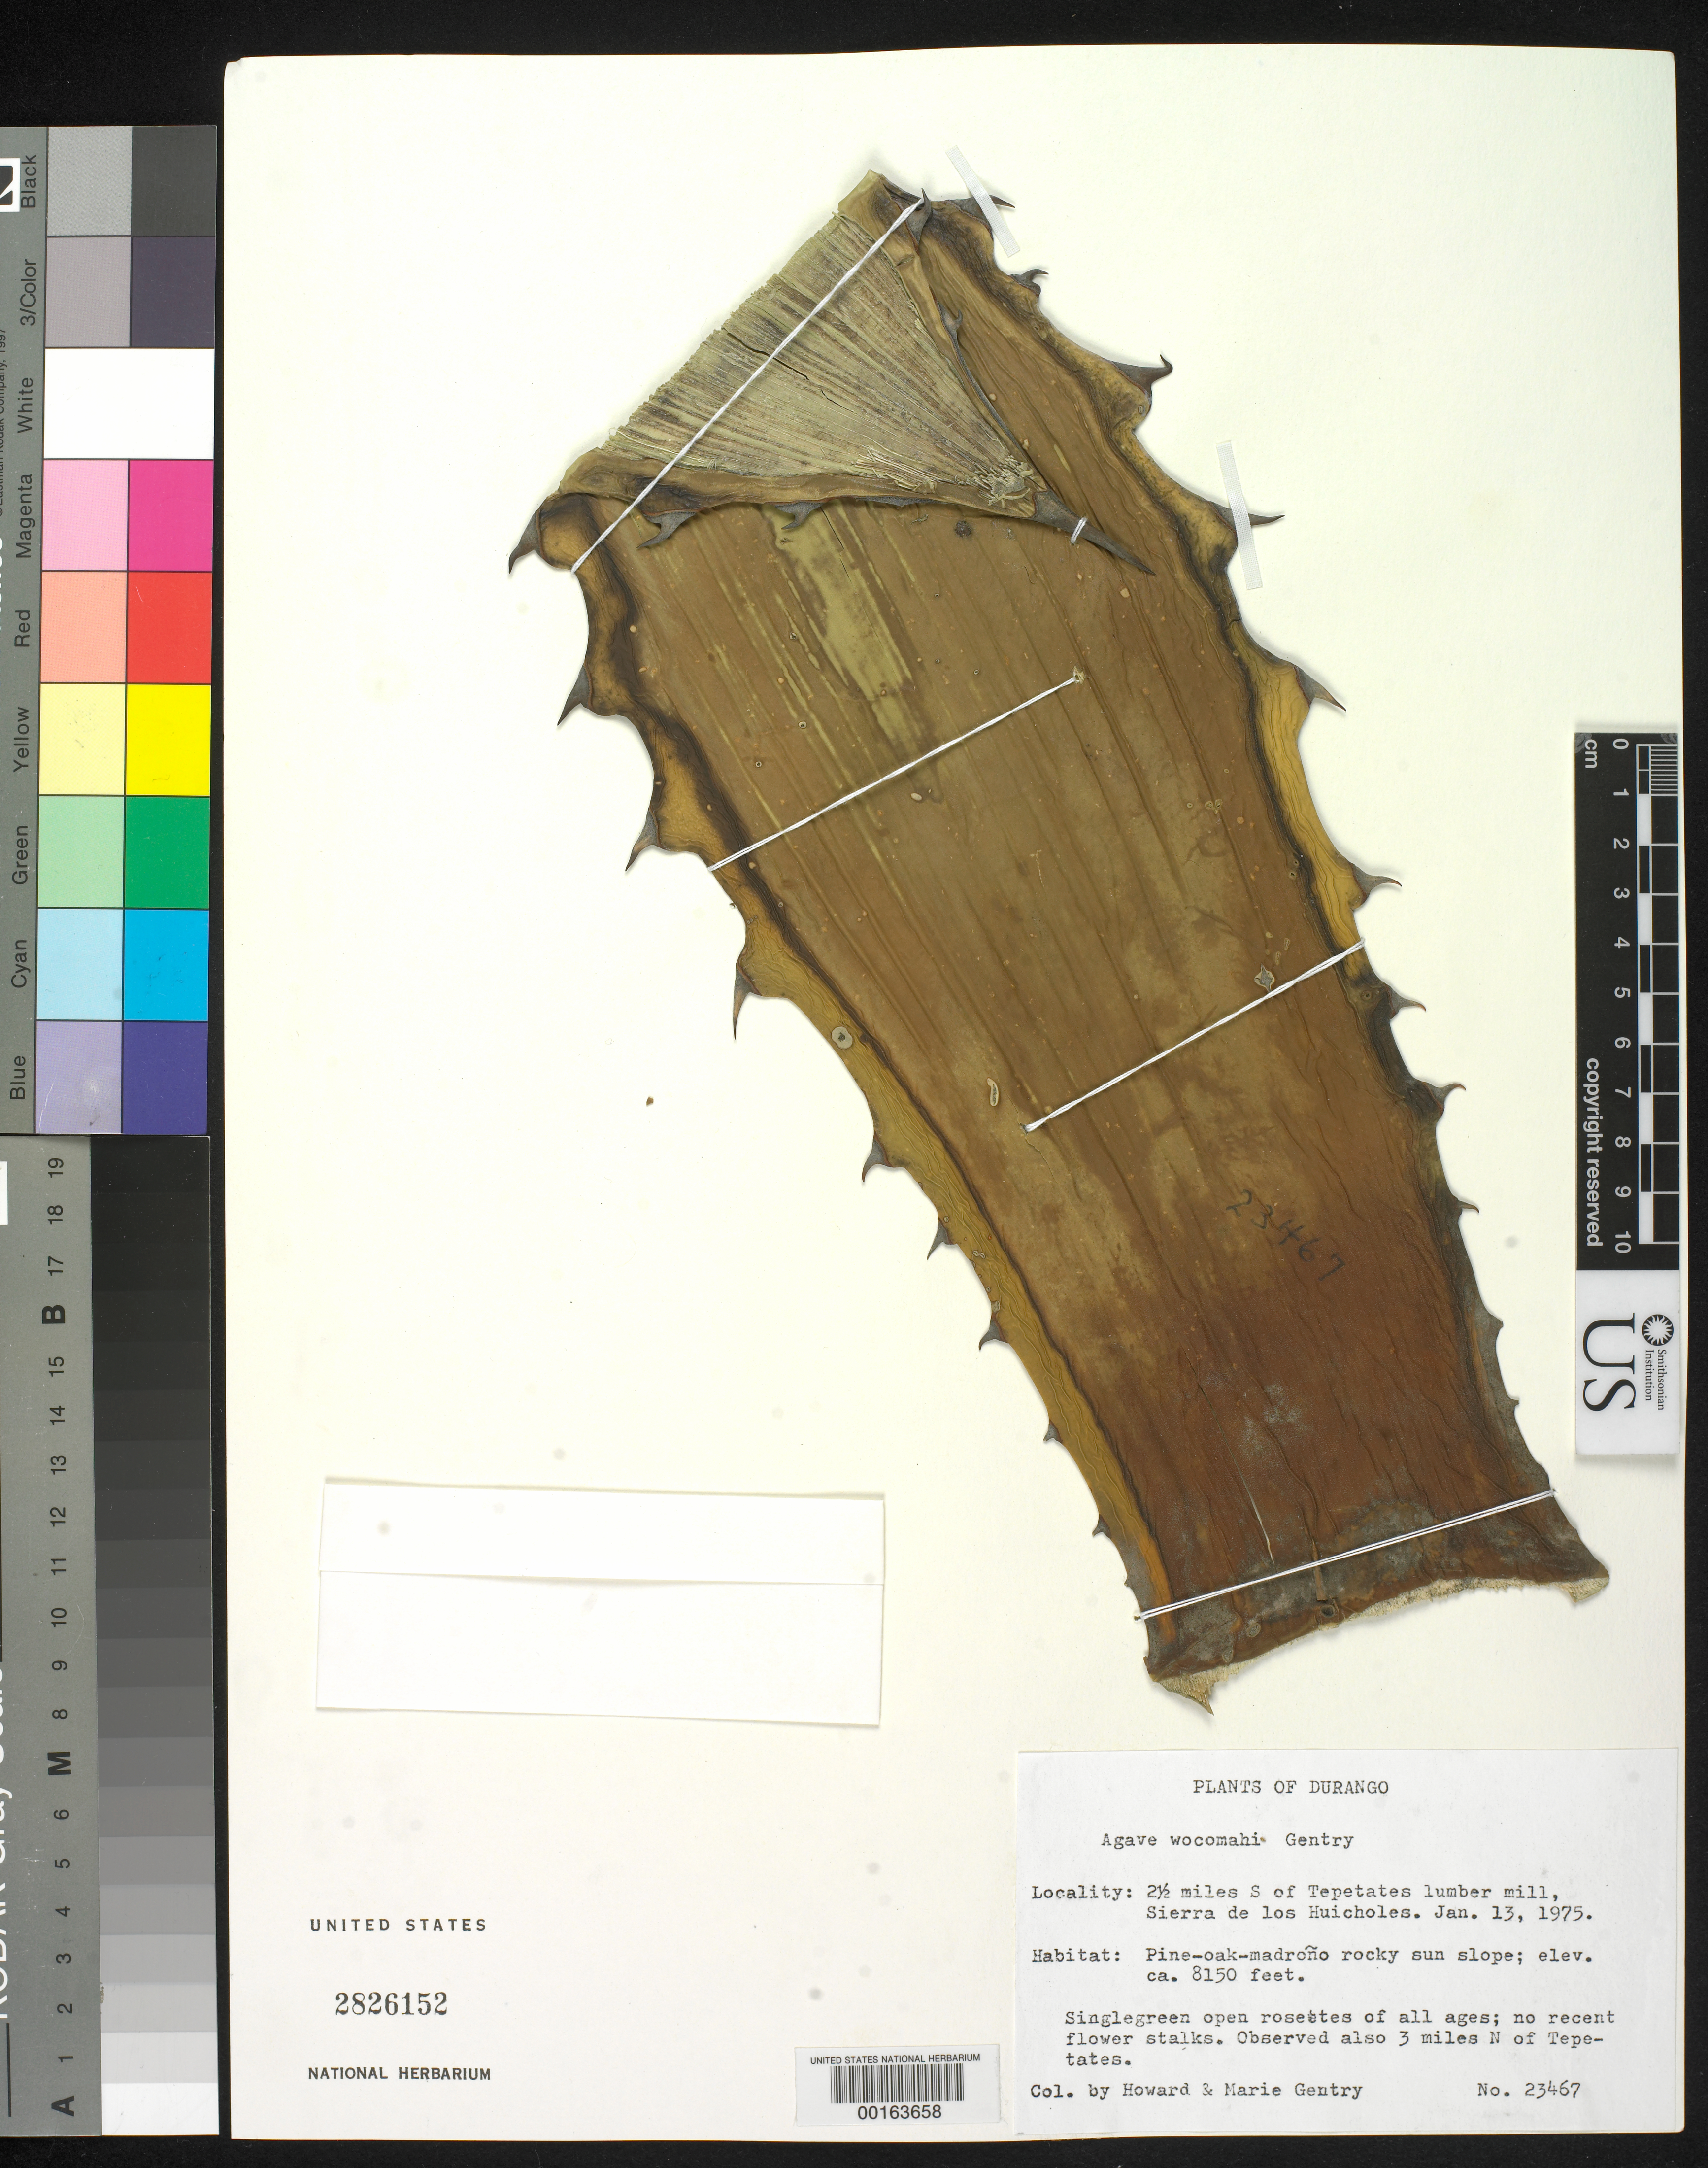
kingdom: Plantae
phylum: Tracheophyta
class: Liliopsida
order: Asparagales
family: Asparagaceae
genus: Agave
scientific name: Agave wocomahi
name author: Gentry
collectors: H. S. Gentry & M. Gentry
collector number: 23467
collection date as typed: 13 Jan 1975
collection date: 1975-01-13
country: Mexico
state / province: Durango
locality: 2.5 mi S of Tepetates lumber mill, Sierra de Los Huicholes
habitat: Rocky sun slope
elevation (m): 2484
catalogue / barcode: US 2826152